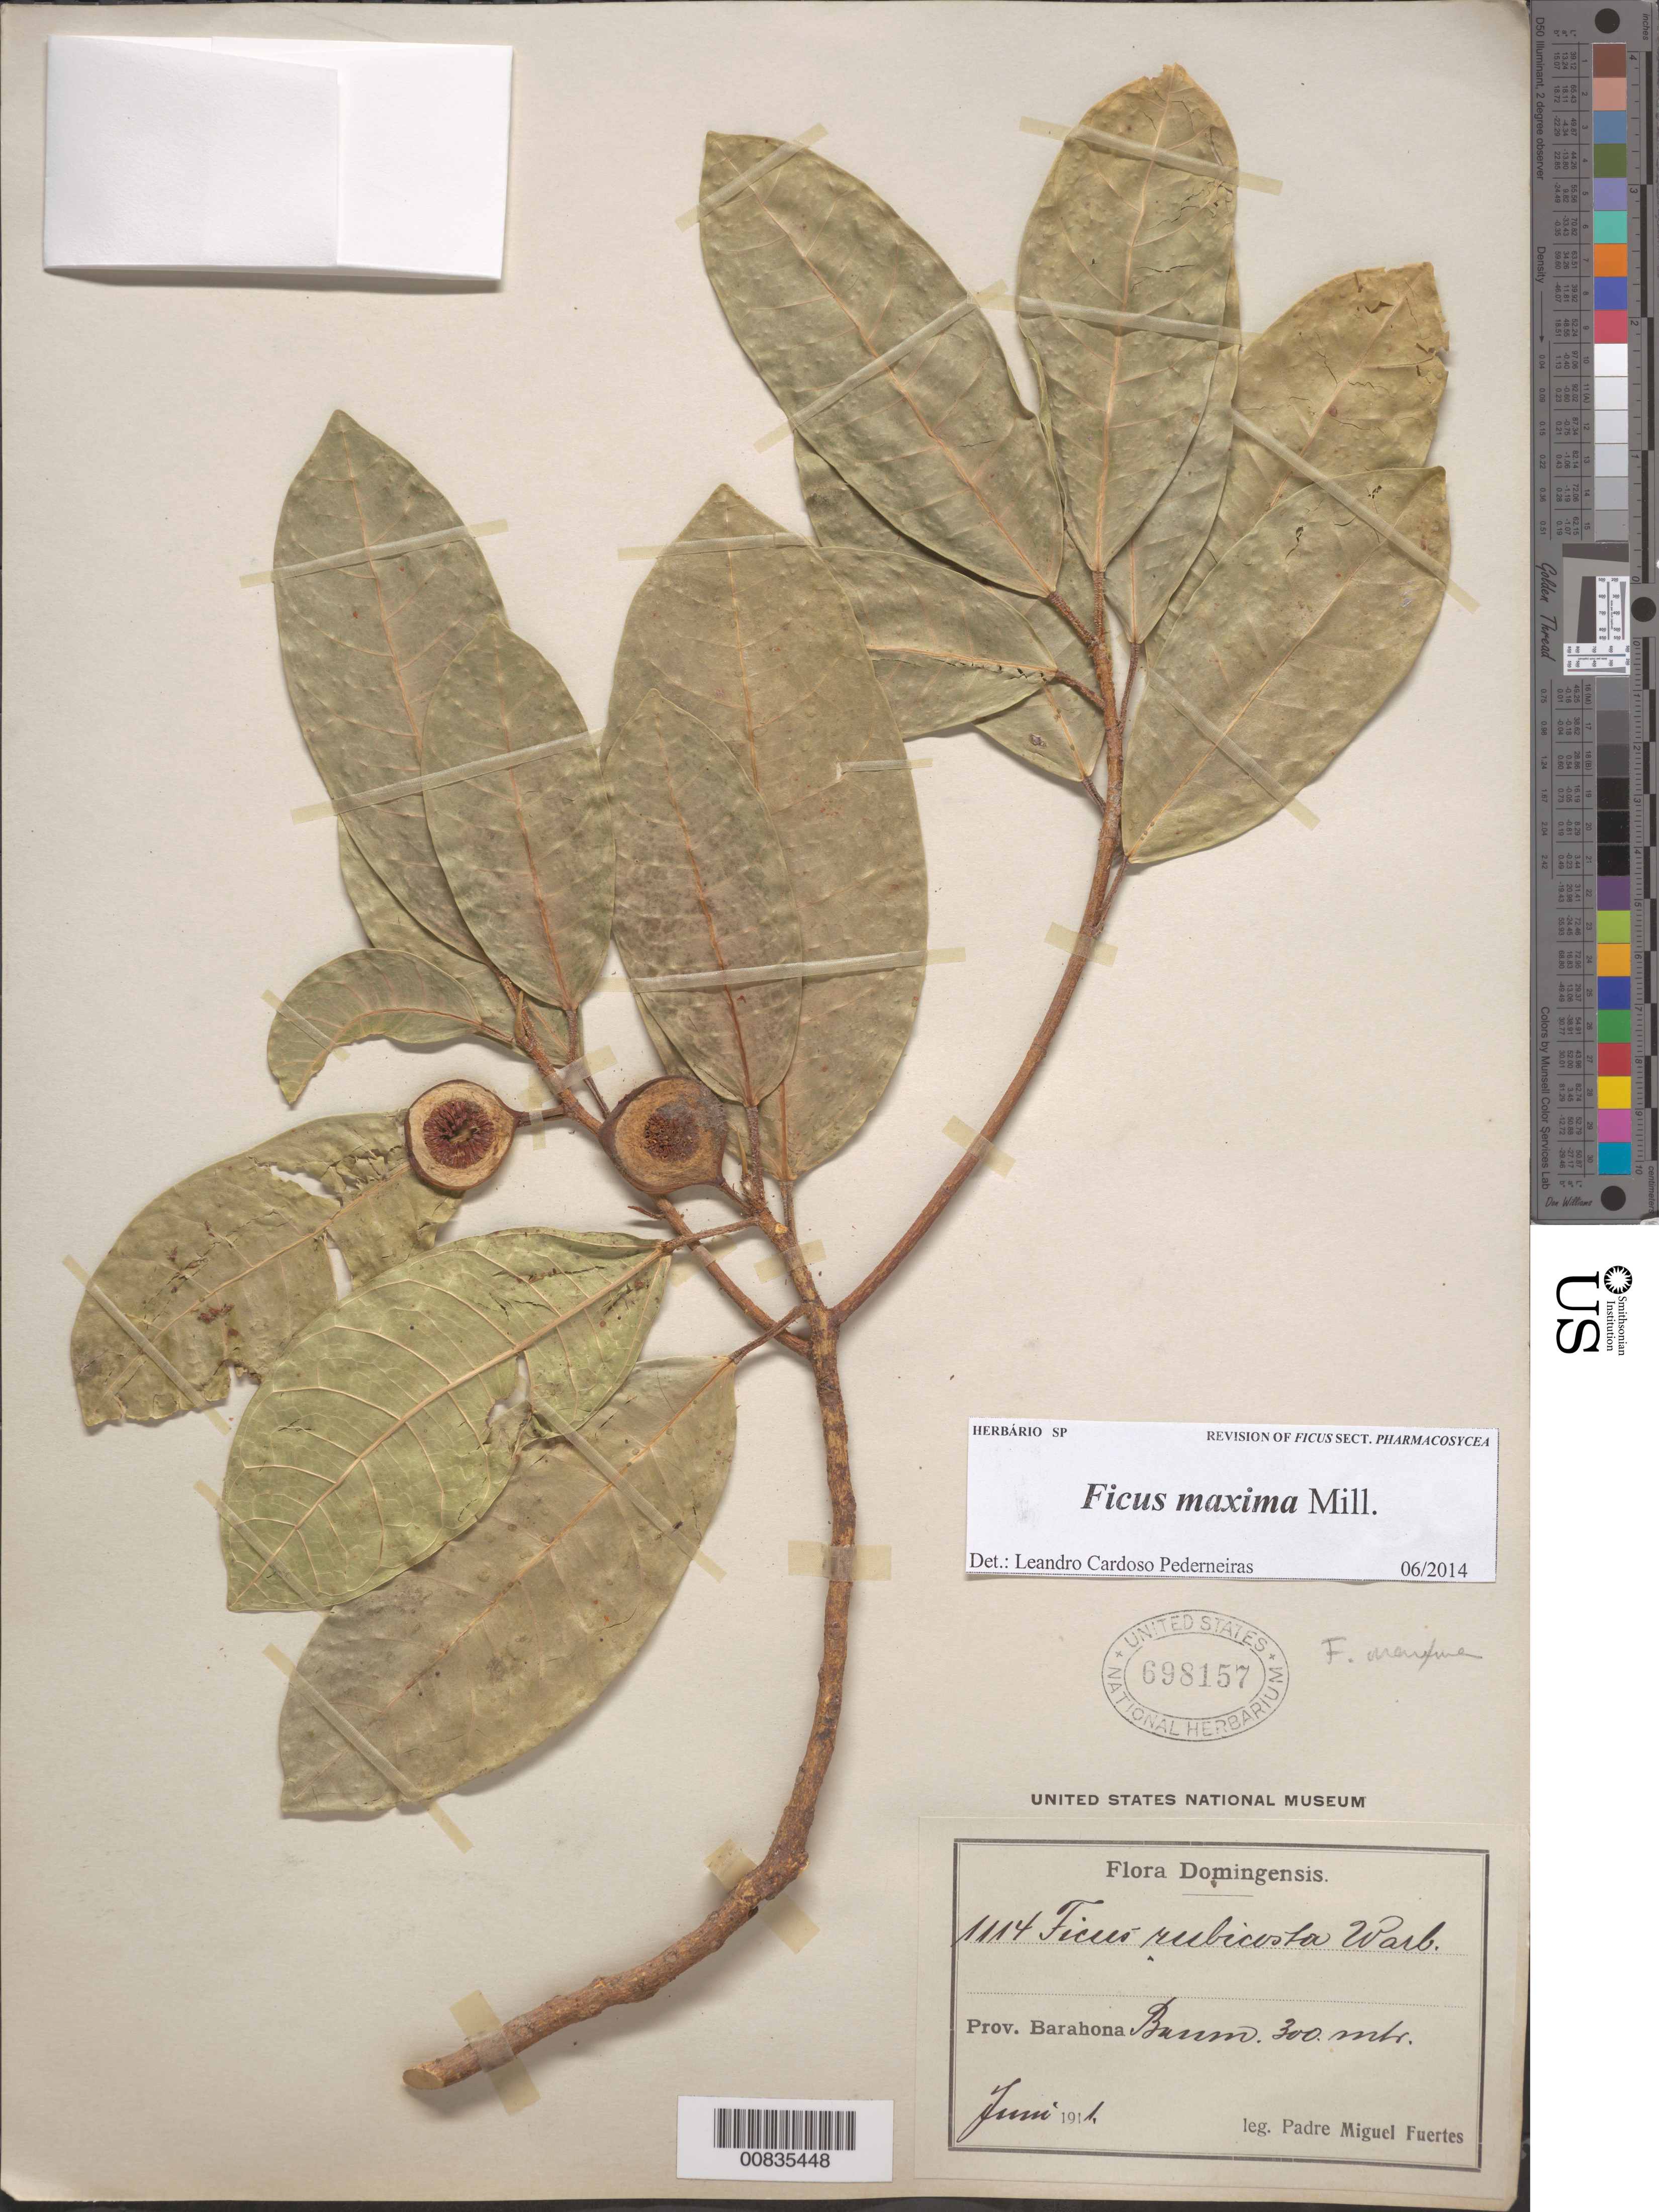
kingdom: Plantae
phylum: Tracheophyta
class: Magnoliopsida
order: Rosales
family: Moraceae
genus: Ficus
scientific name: Ficus maxima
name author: Mill.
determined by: Cardoso Pederneiras, L.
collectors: M. D. Fuertes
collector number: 1114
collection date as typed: Jun 1911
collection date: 1911-06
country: Dominican Republic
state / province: Barahona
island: Hispaniola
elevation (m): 300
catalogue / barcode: US 698157